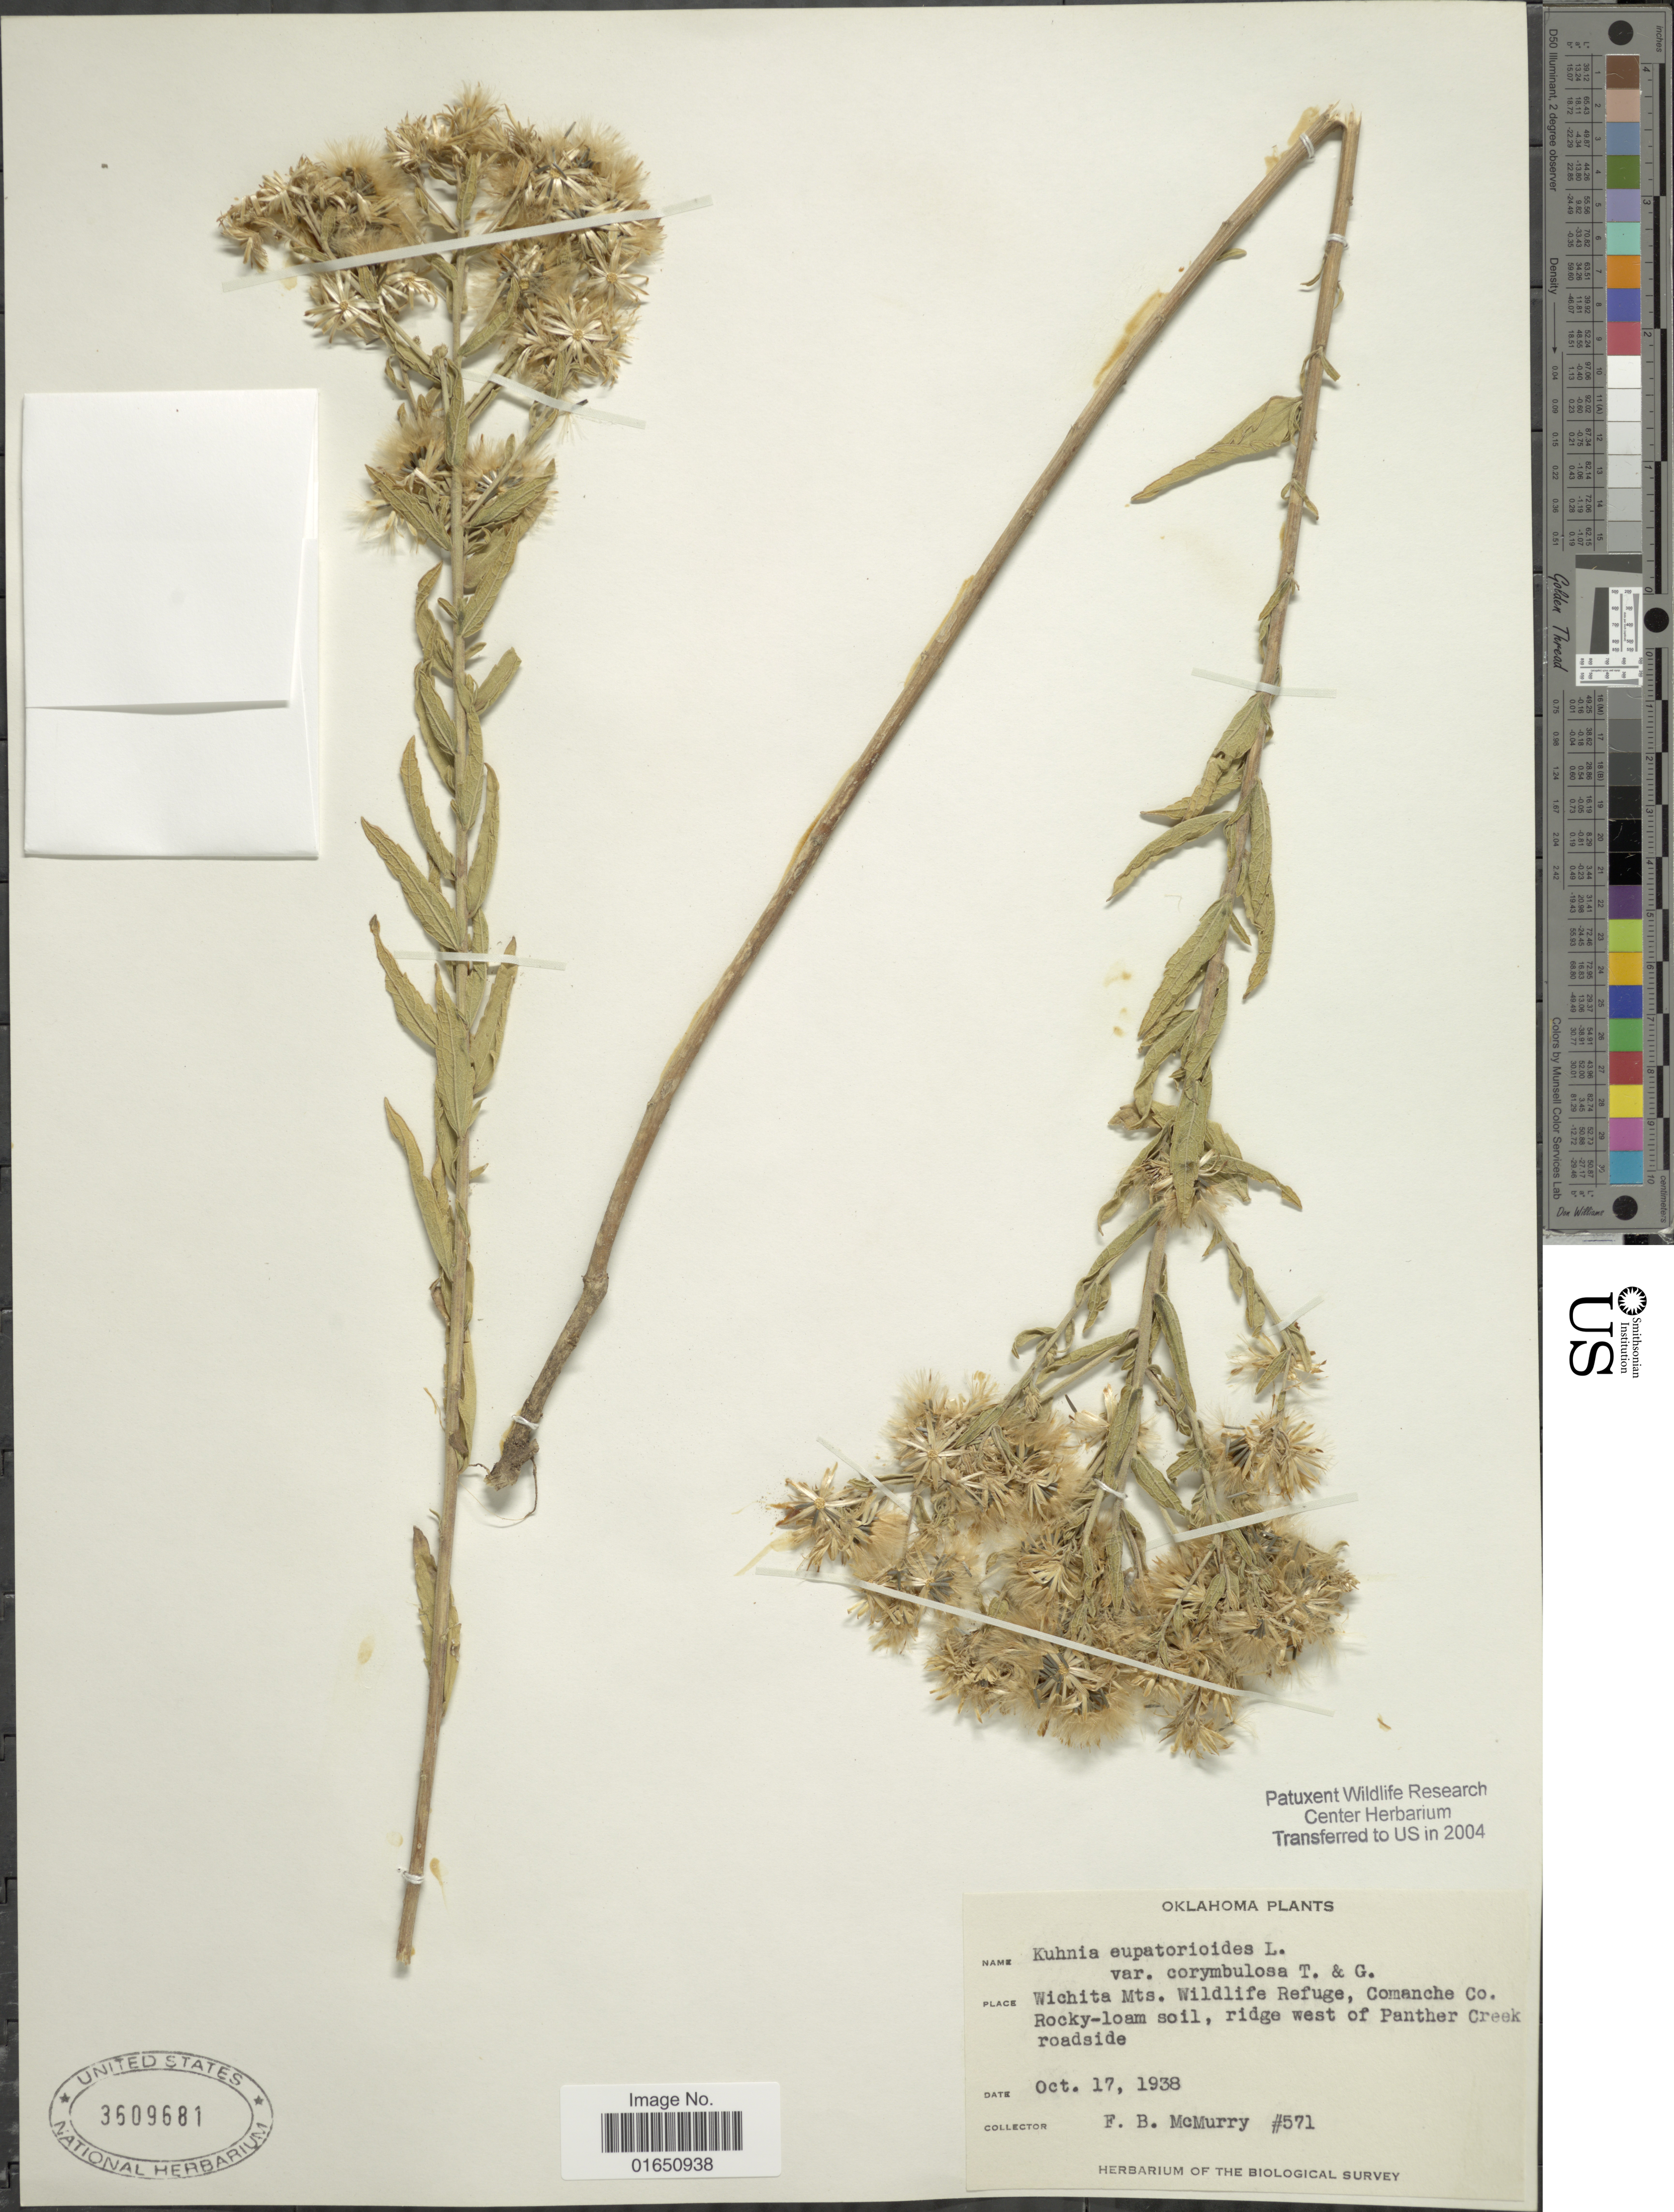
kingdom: Plantae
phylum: Tracheophyta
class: Magnoliopsida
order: Asterales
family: Asteraceae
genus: Brickellia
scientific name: Brickellia eupatorioides var. corymbulosa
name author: (Torr. & A. Gray) Shinners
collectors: F. B. McMurry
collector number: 571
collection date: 1938-10-17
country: United States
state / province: Oklahoma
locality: Wichita Mts. Wildlife Refuge, Comanche Co. Ridge west of Panther Creek roadside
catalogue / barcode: US 3609681